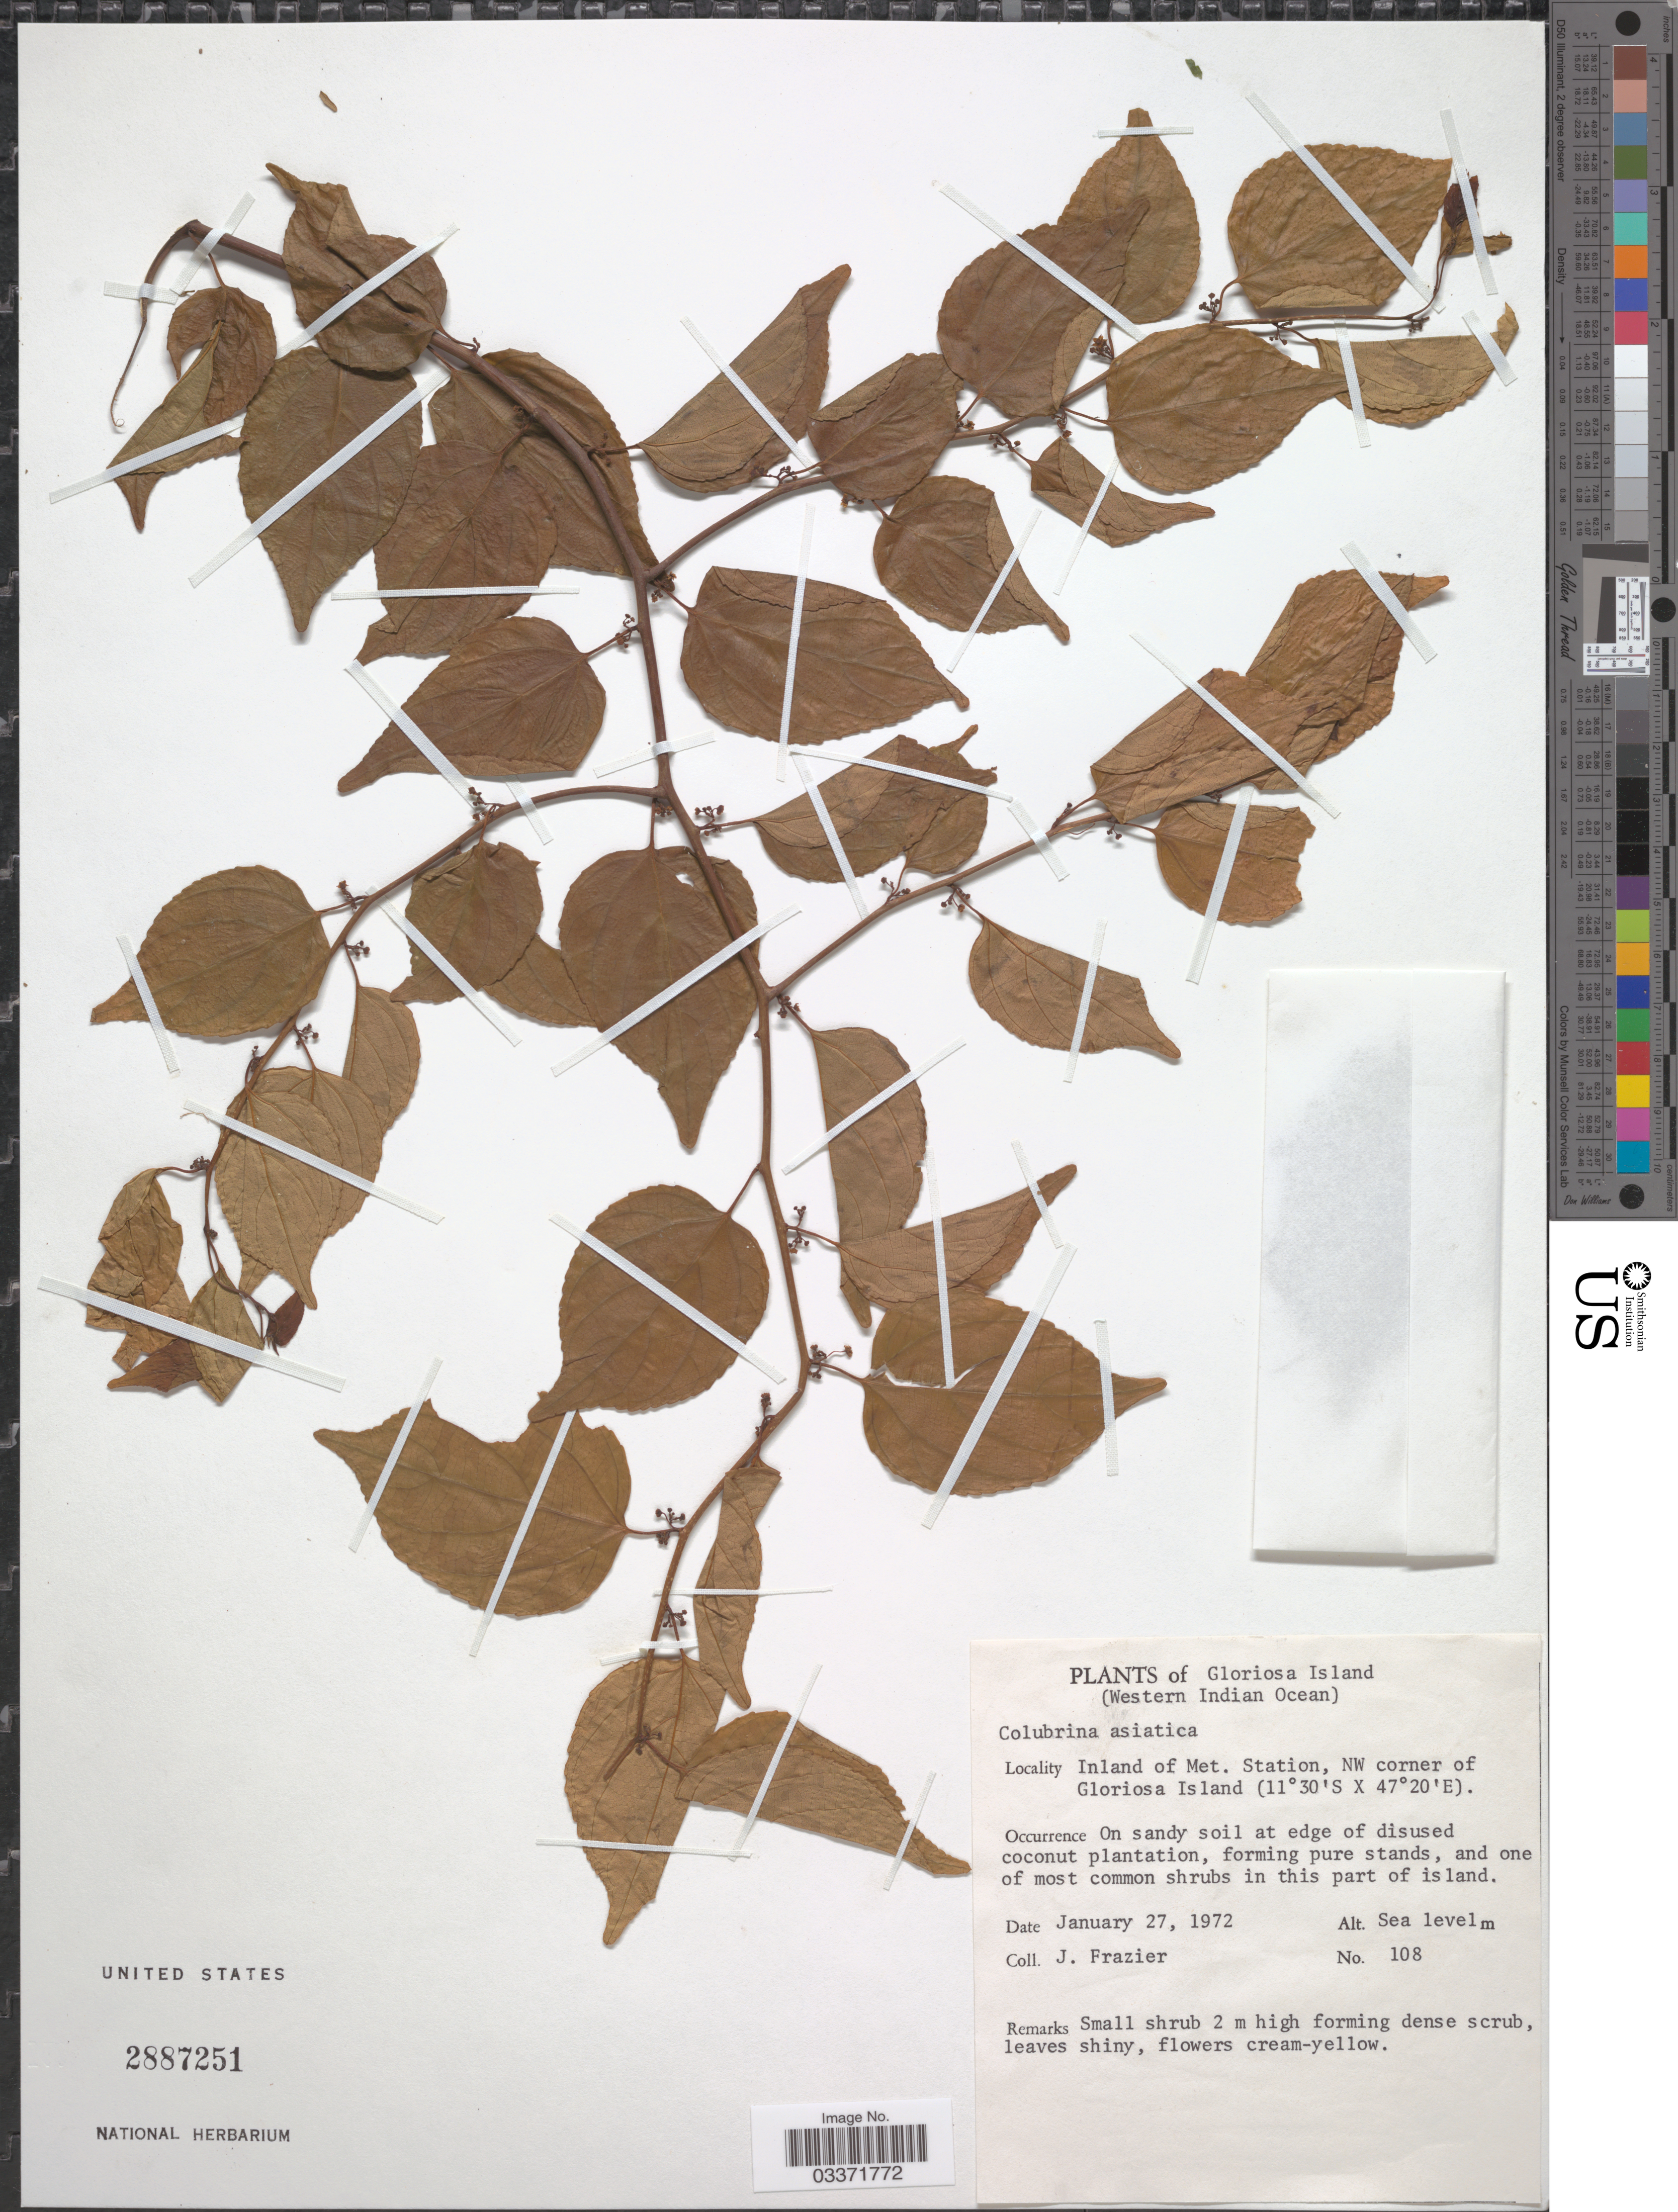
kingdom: Plantae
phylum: Tracheophyta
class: Magnoliopsida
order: Rosales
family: Rhamnaceae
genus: Colubrina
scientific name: Colubrina asiatica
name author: (L.) Brongn.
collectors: J. Frazier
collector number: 108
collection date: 1972-01-27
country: French Southern Territories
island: Île Glorieuse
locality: Île Glorieuse (Western Indian Ocean), Inland of Met. Station, NW corner of Île Glorieuse.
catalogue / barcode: US 2887251